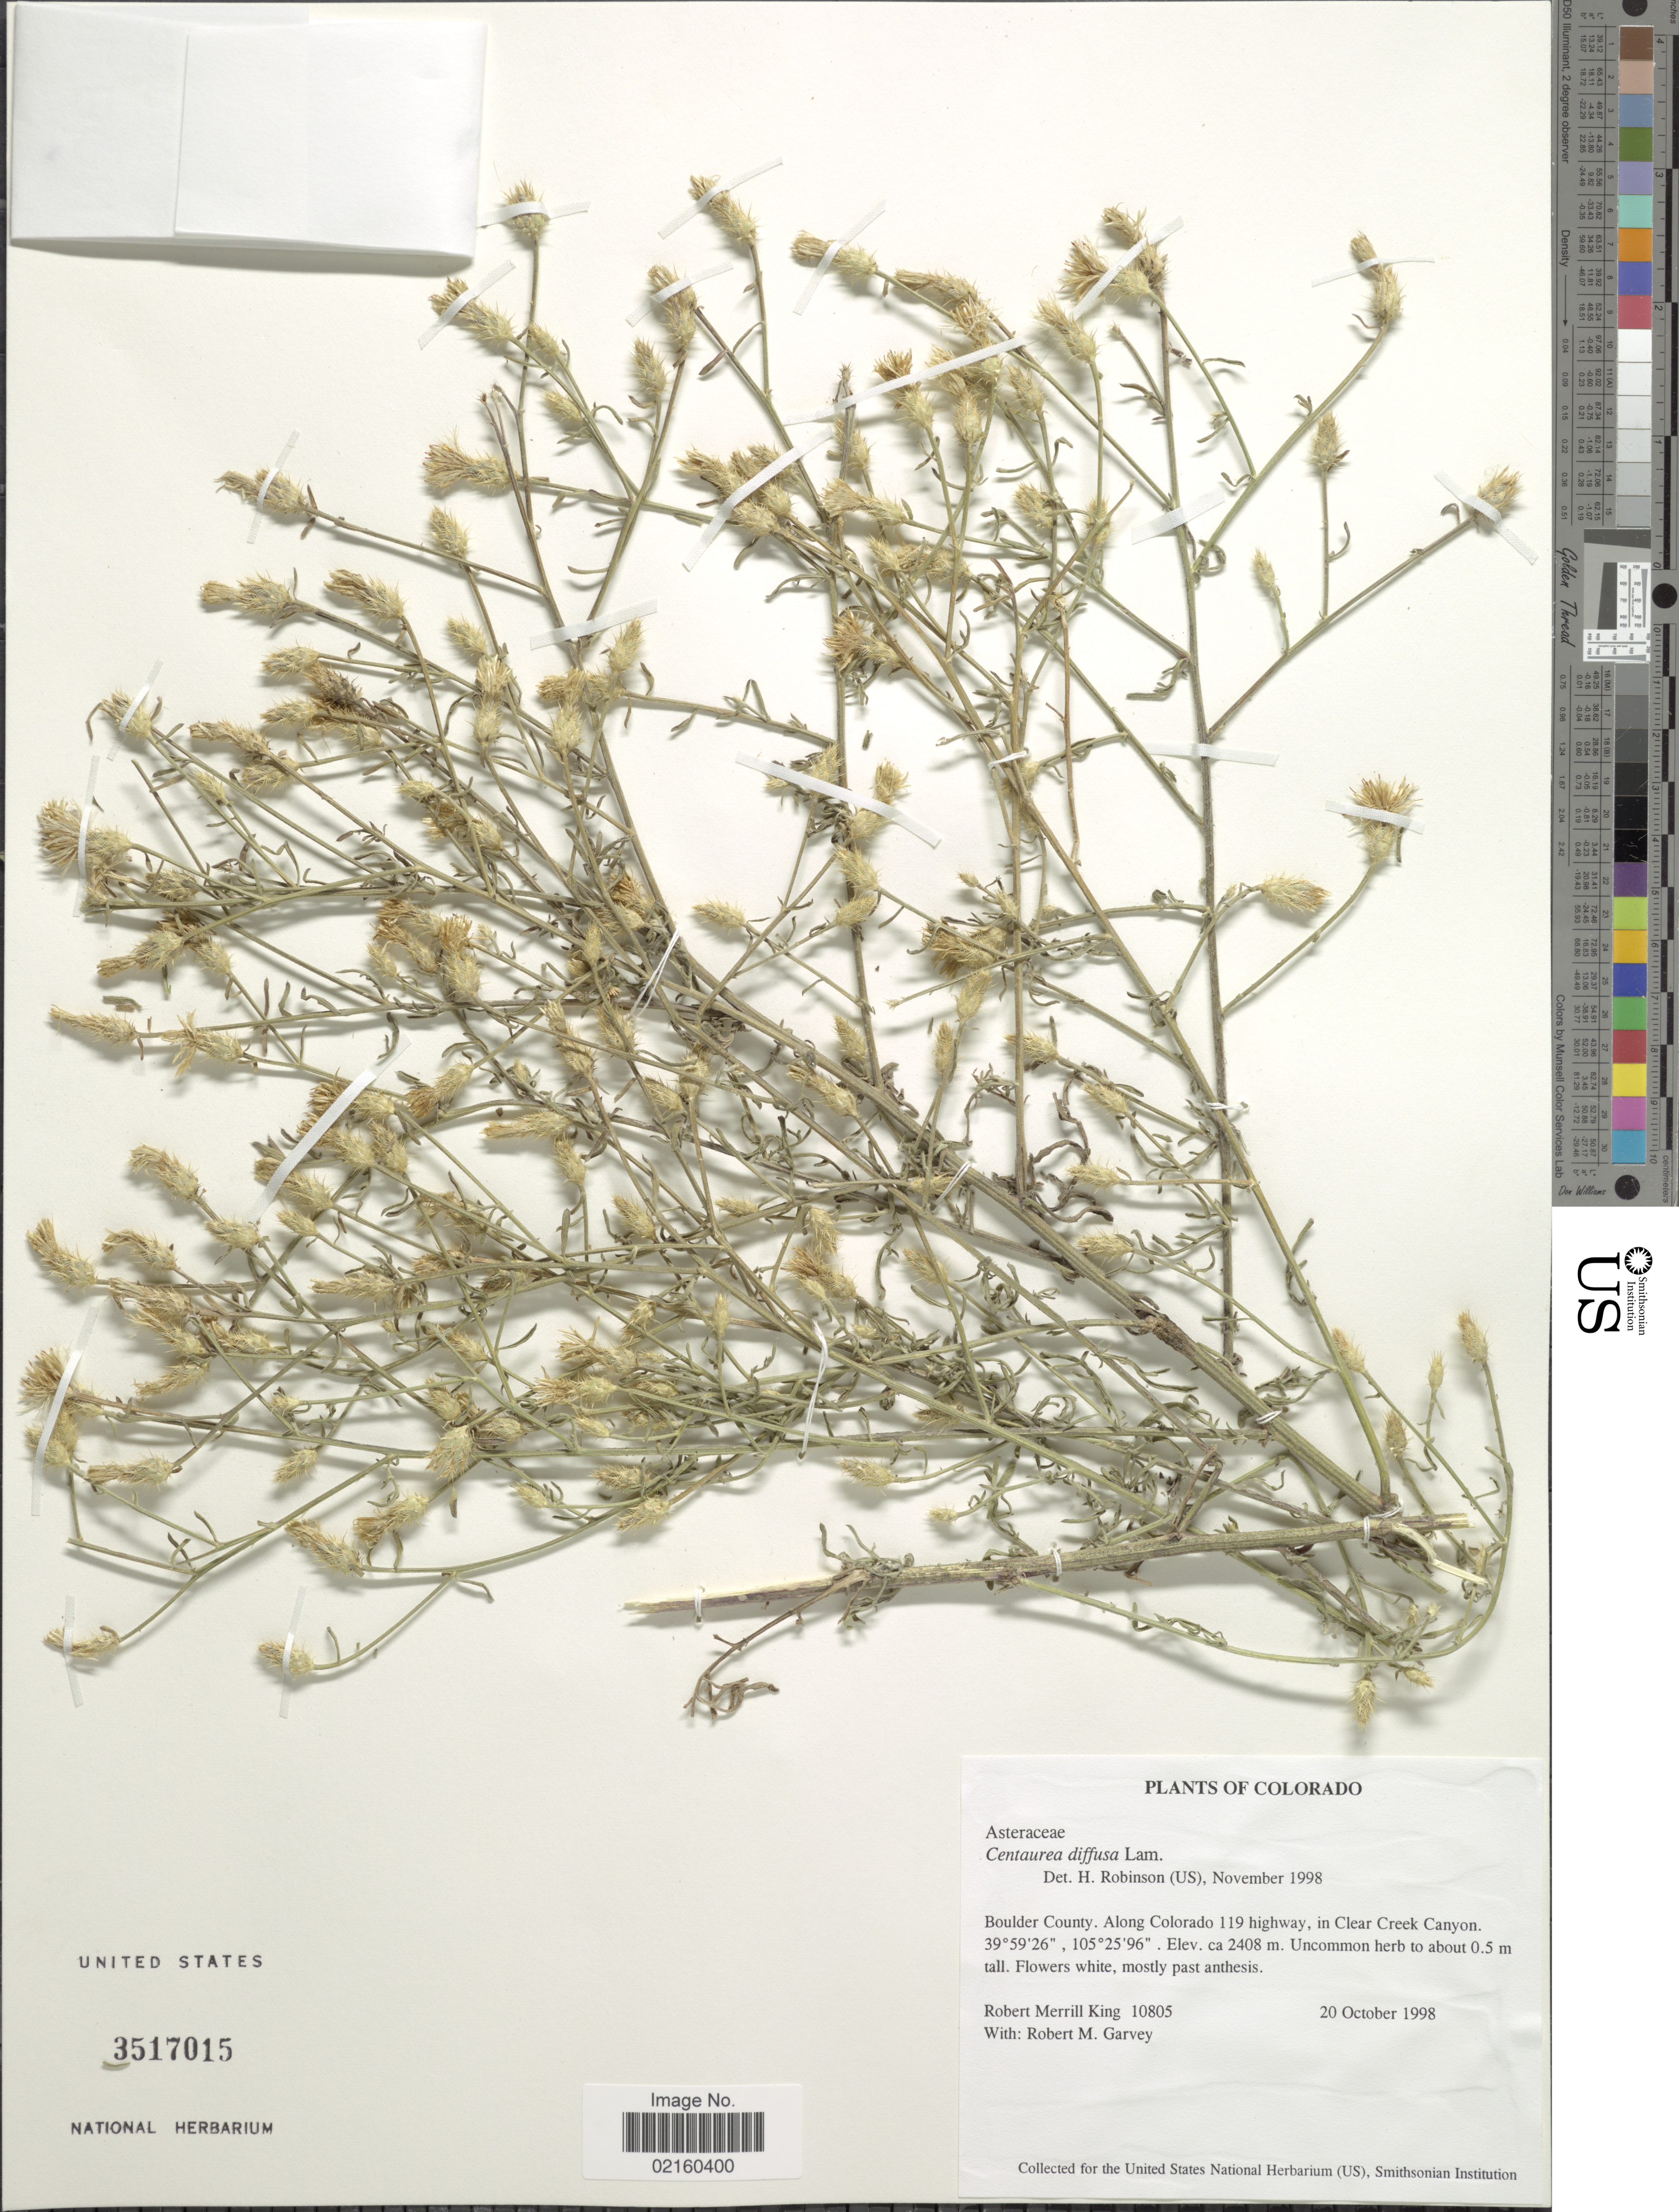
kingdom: Plantae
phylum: Tracheophyta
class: Magnoliopsida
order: Asterales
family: Asteraceae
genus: Centaurea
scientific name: Centaurea diffusa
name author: Lam.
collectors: R. M. King & R. Garvey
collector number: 10805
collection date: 1998-10-20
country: United States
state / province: Colorado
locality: Boulder County, along Colorado 119 highway, in Clear Creek Canyon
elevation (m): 2408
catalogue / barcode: US 3517015